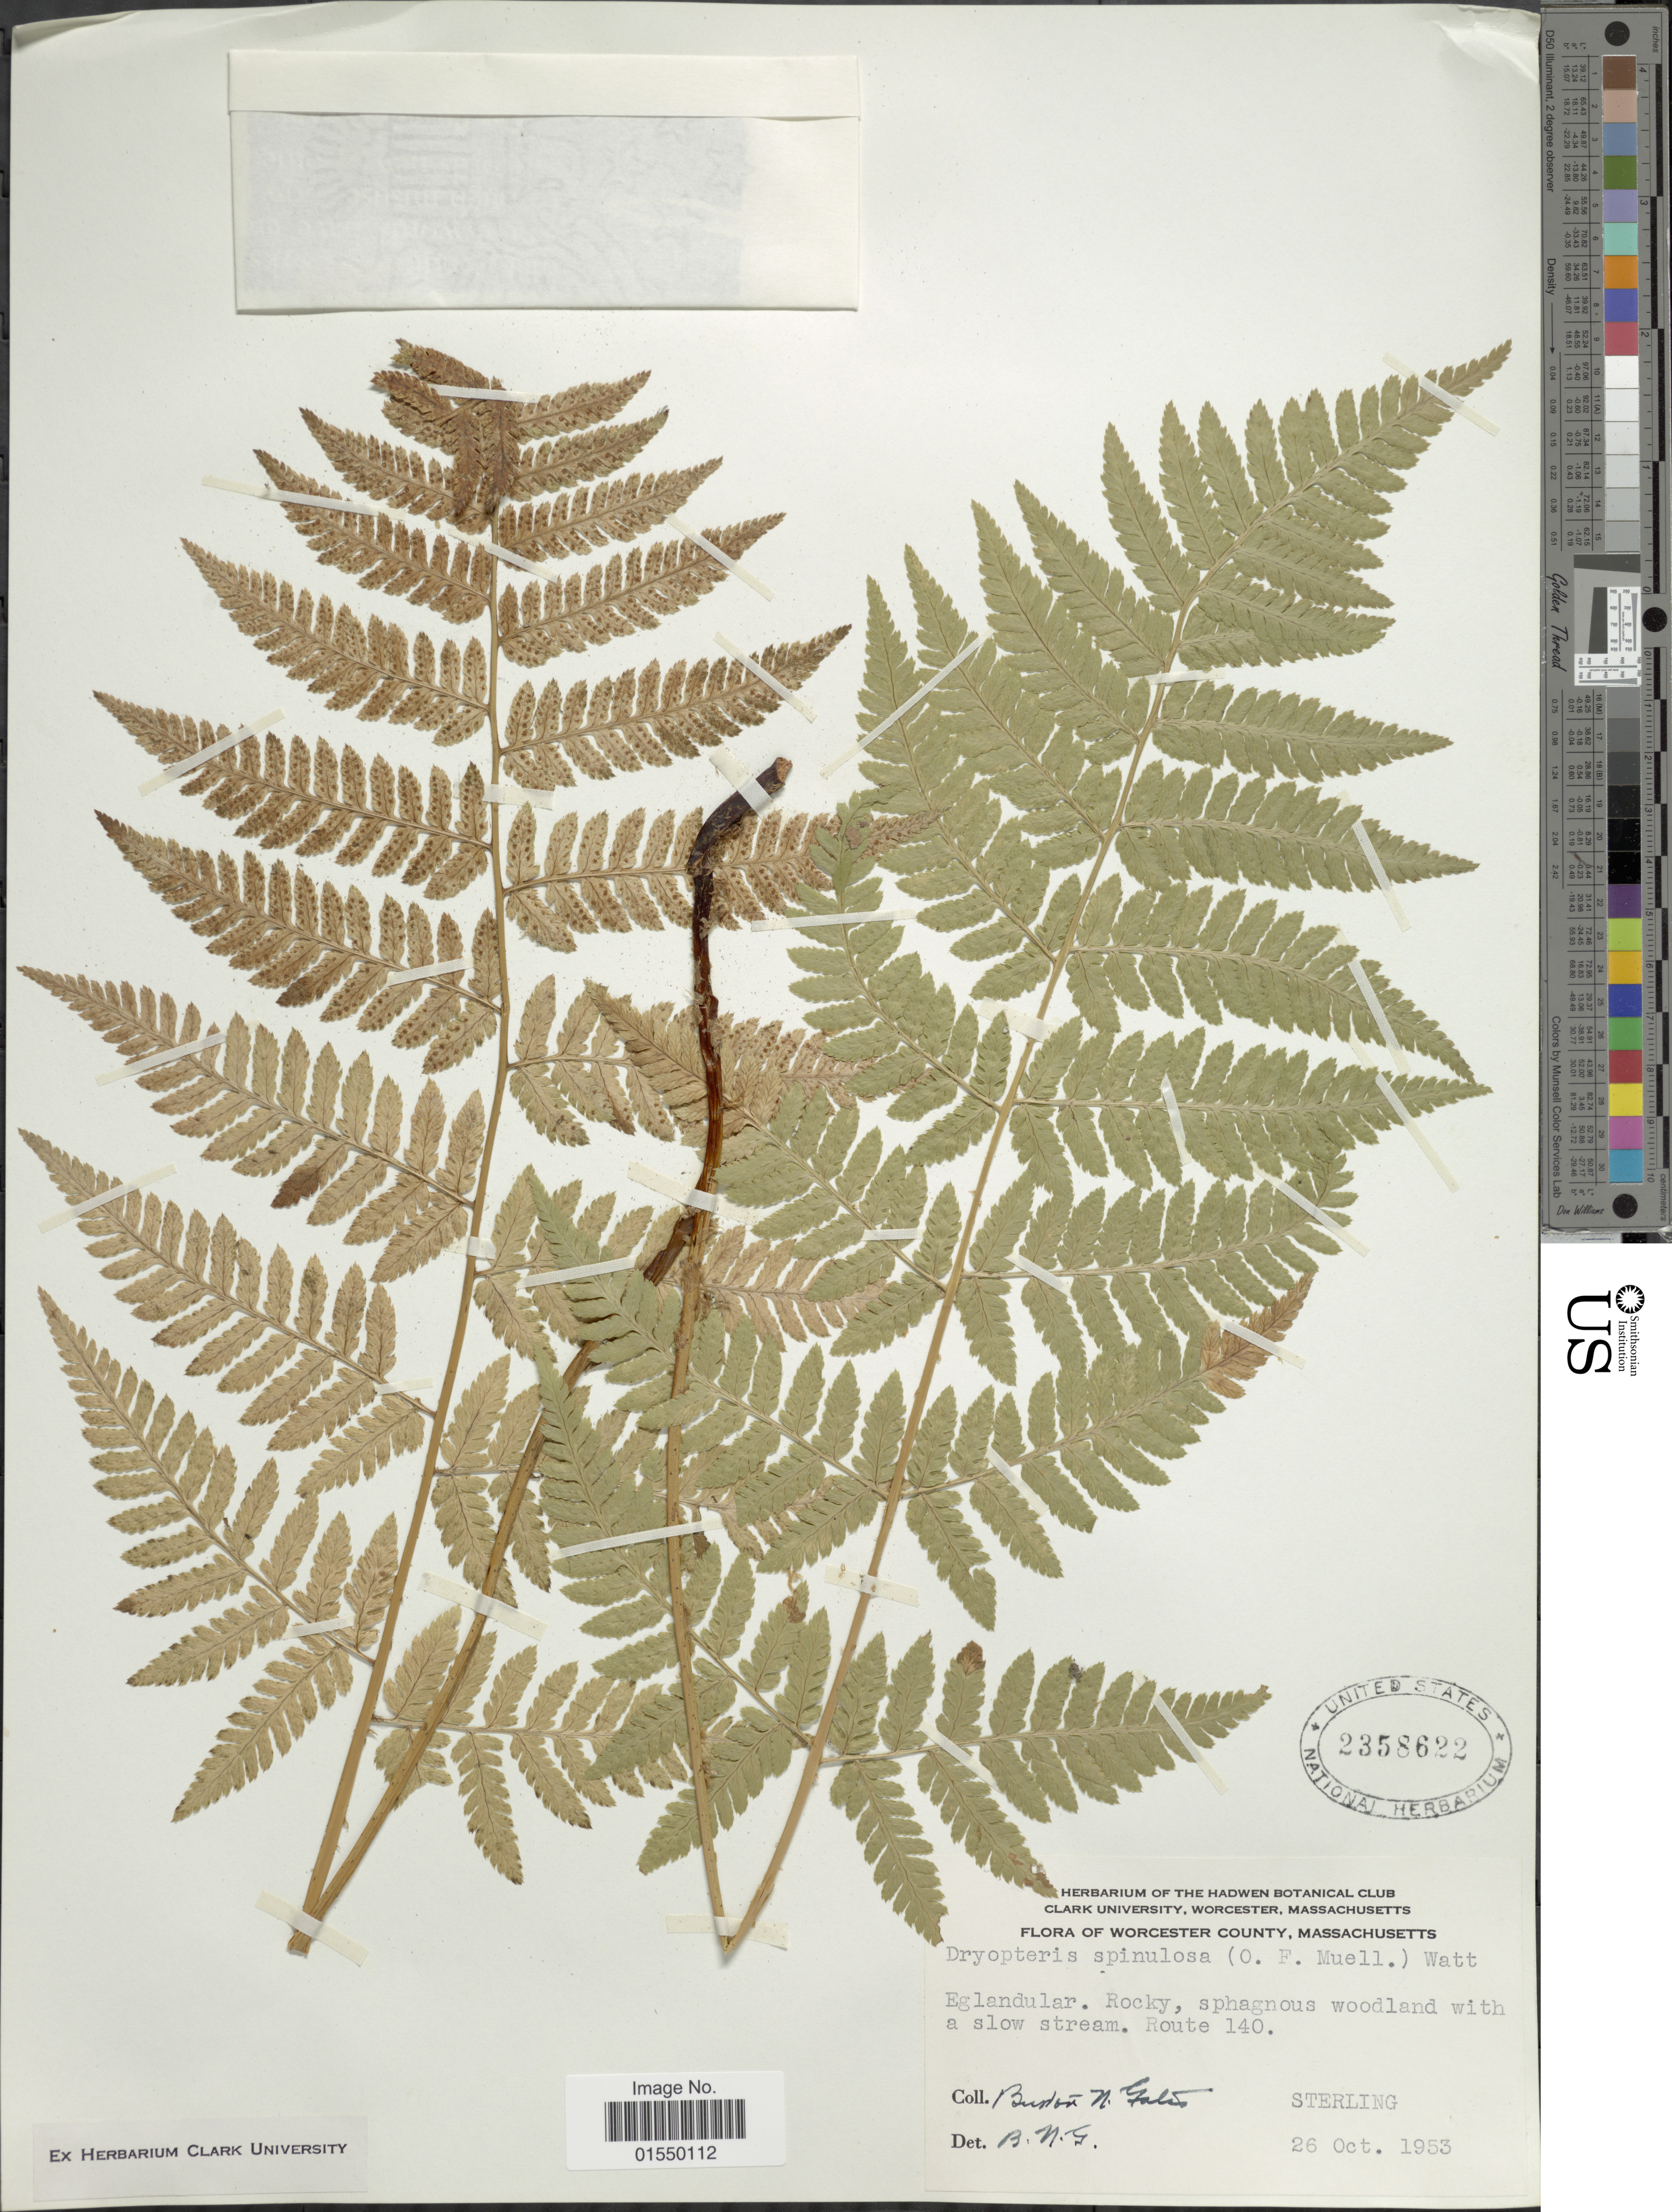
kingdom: Plantae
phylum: Tracheophyta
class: Polypodiopsida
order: Polypodiales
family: Dryopteridaceae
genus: Dryopteris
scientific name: Dryopteris carthusiana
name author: (Villars) H.P. Fuchs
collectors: B. N. Gates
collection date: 1953-10-26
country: United States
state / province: Massachusetts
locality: Worcester County, Massachusetts, Route 140, Sterling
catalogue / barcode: US 2358622